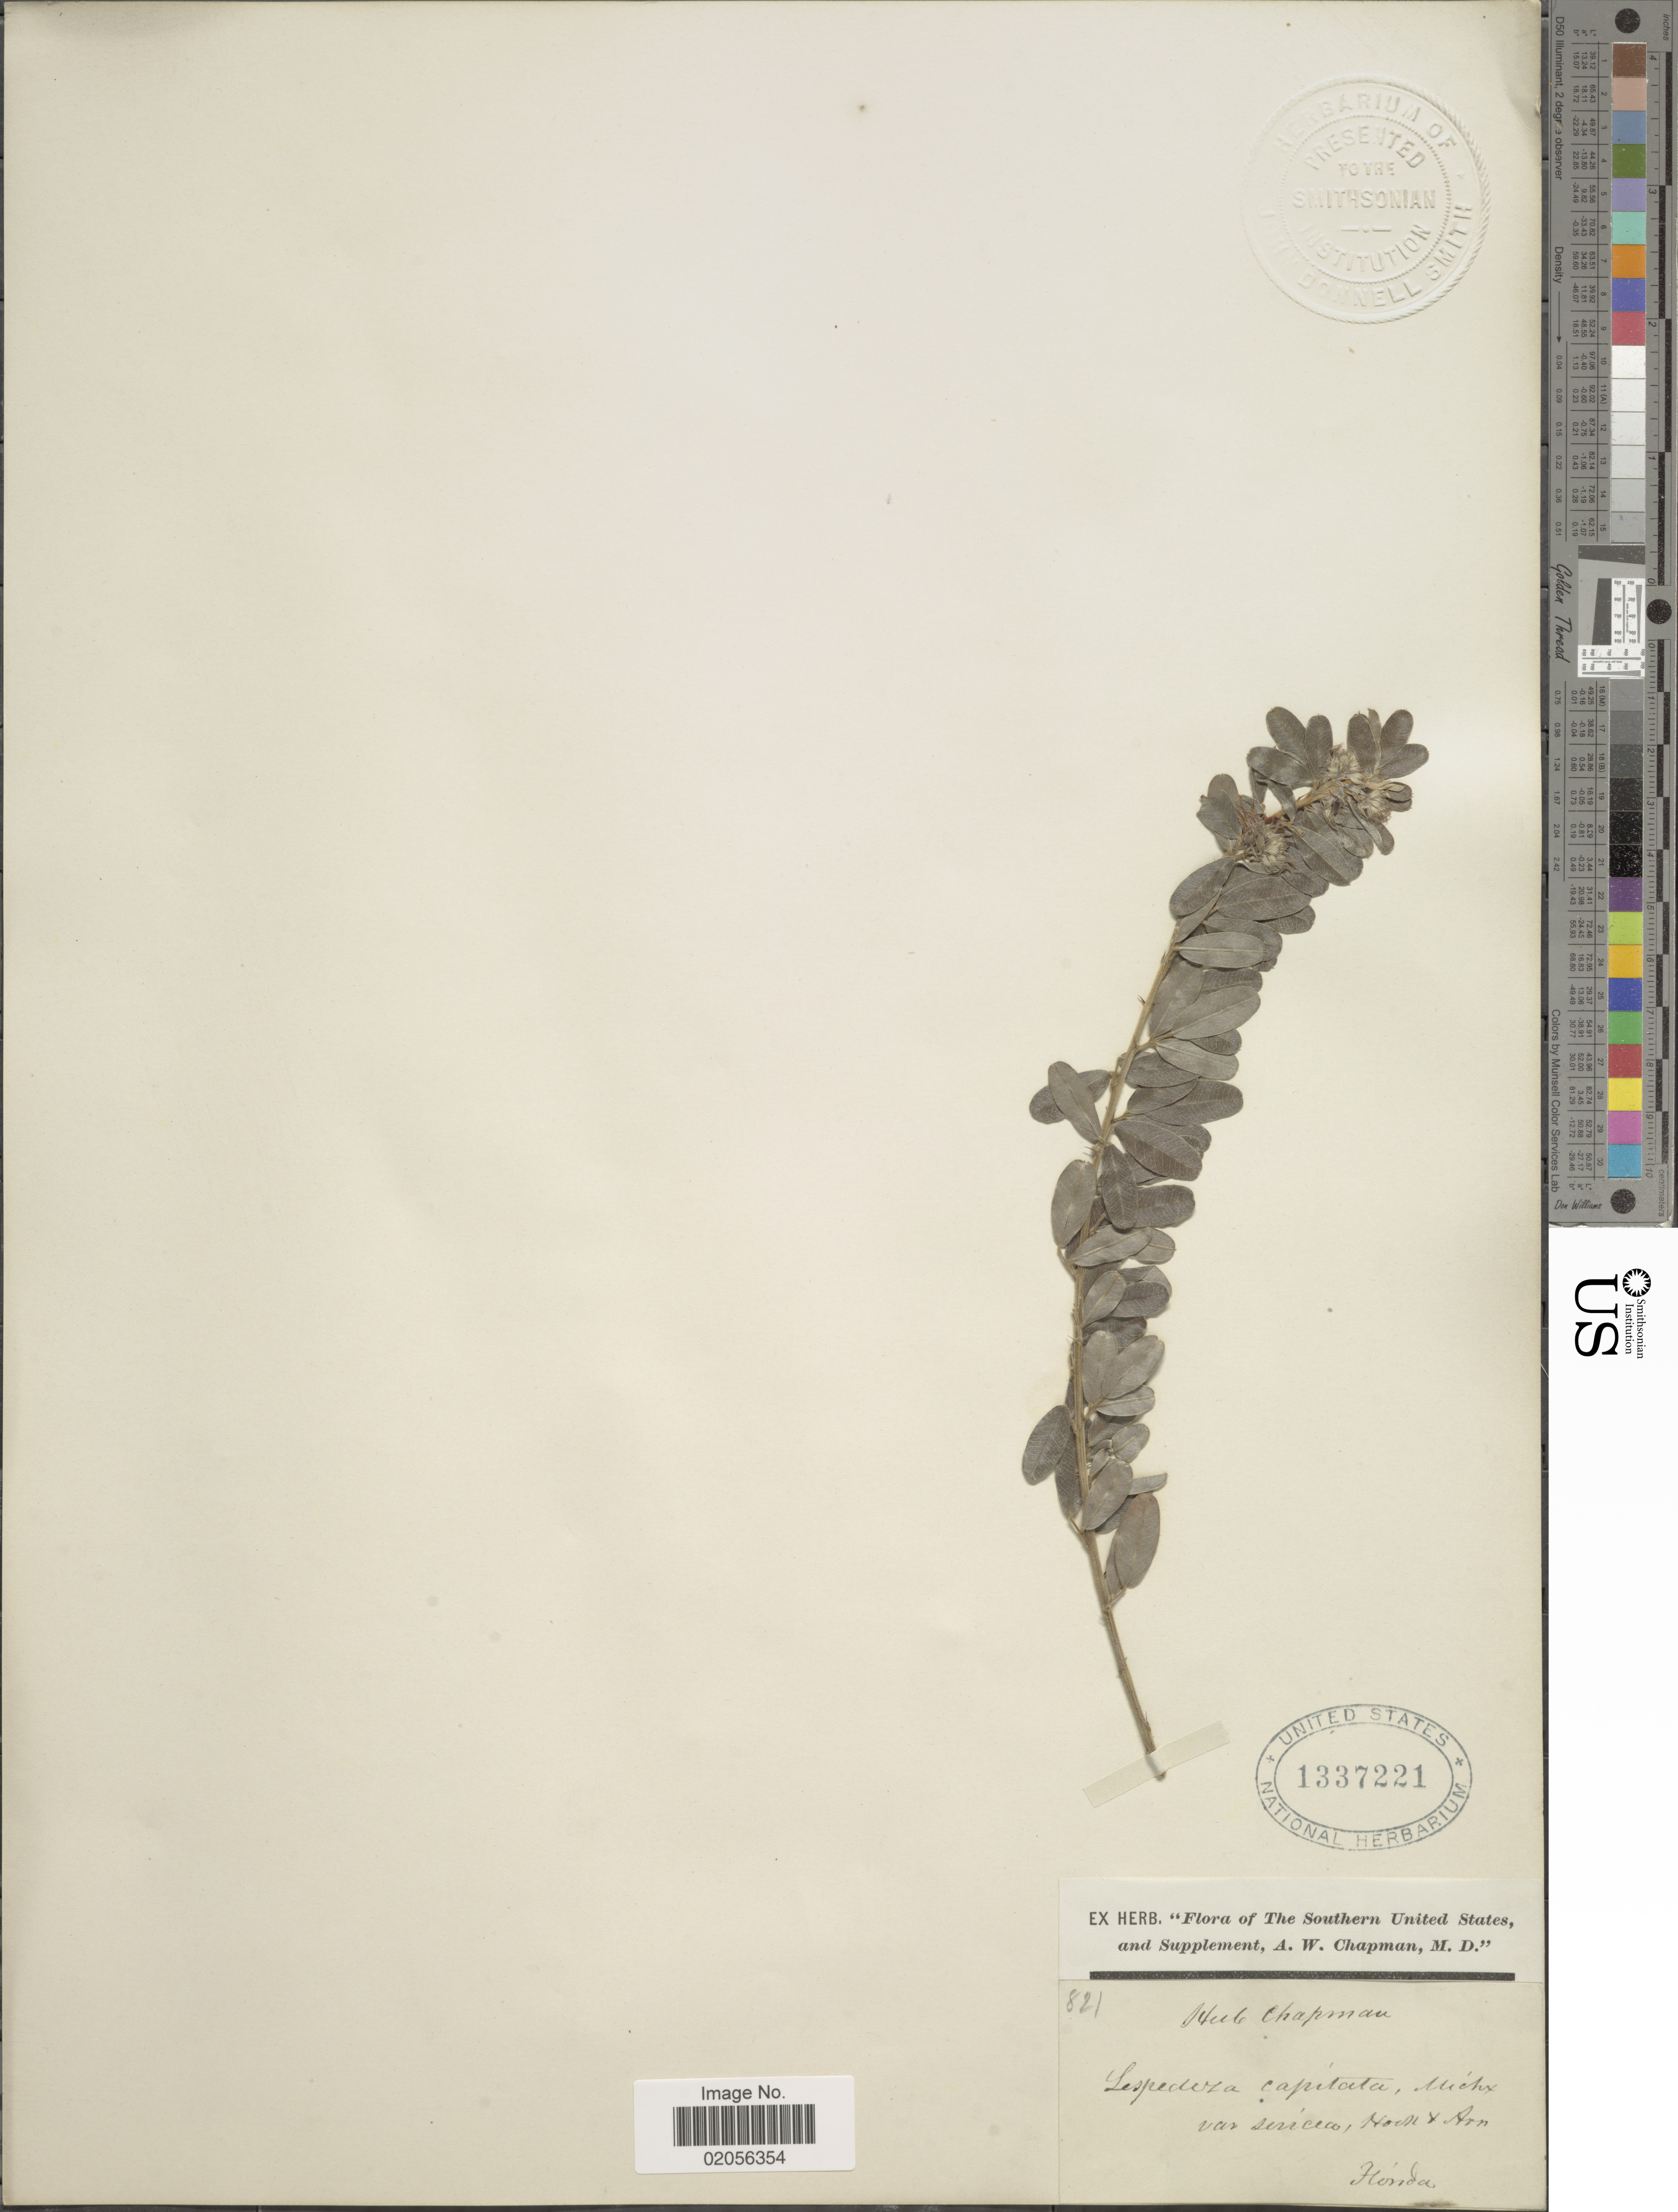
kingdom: Plantae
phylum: Tracheophyta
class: Magnoliopsida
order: Fabales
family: Fabaceae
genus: Lespedeza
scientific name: Lespedeza capitata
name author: Michx.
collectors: ex herb. Chapman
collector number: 821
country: United States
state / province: Florida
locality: Southern United States and Supplement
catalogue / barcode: US 1337221